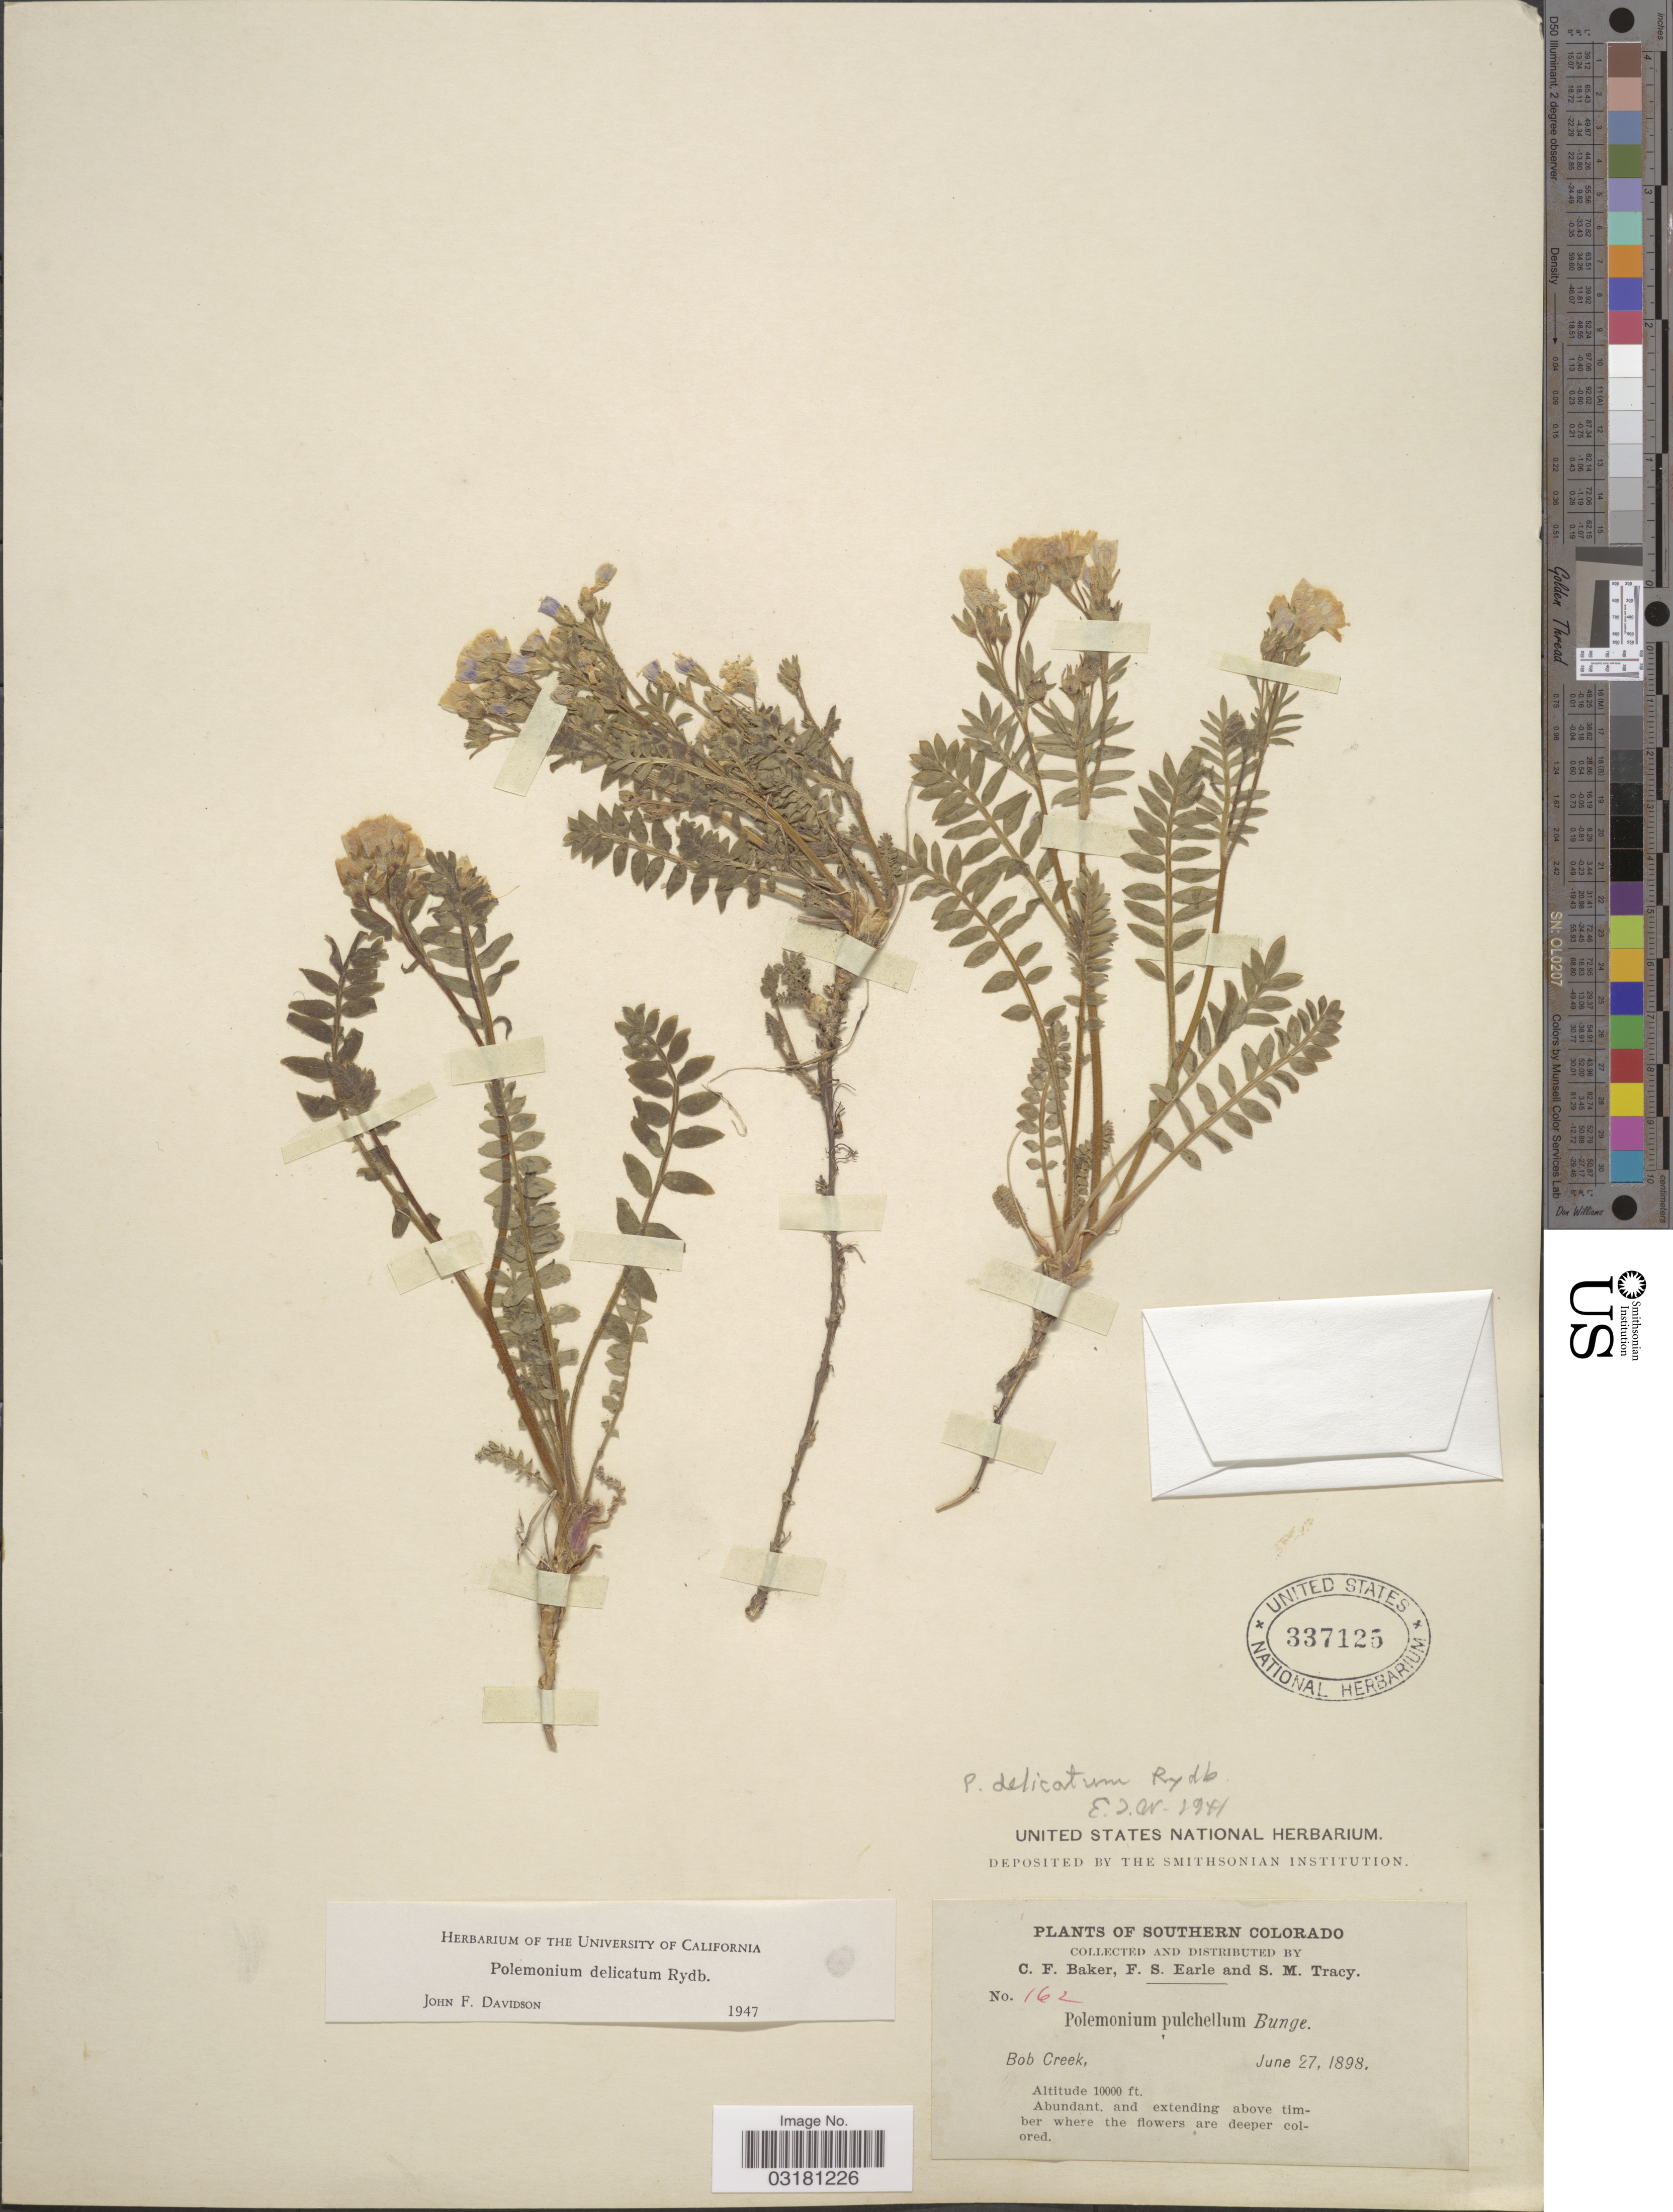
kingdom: Plantae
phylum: Tracheophyta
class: Magnoliopsida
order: Ericales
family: Polemoniaceae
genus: Polemonium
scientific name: Polemonium delicatum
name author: Rydb.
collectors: C. F. Baker, F. S. Earle & S. M. Tracy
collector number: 162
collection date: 1898-06-27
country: United States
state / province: Colorado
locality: Southern Colorado. Bob Creek.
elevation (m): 3048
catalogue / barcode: US 337125